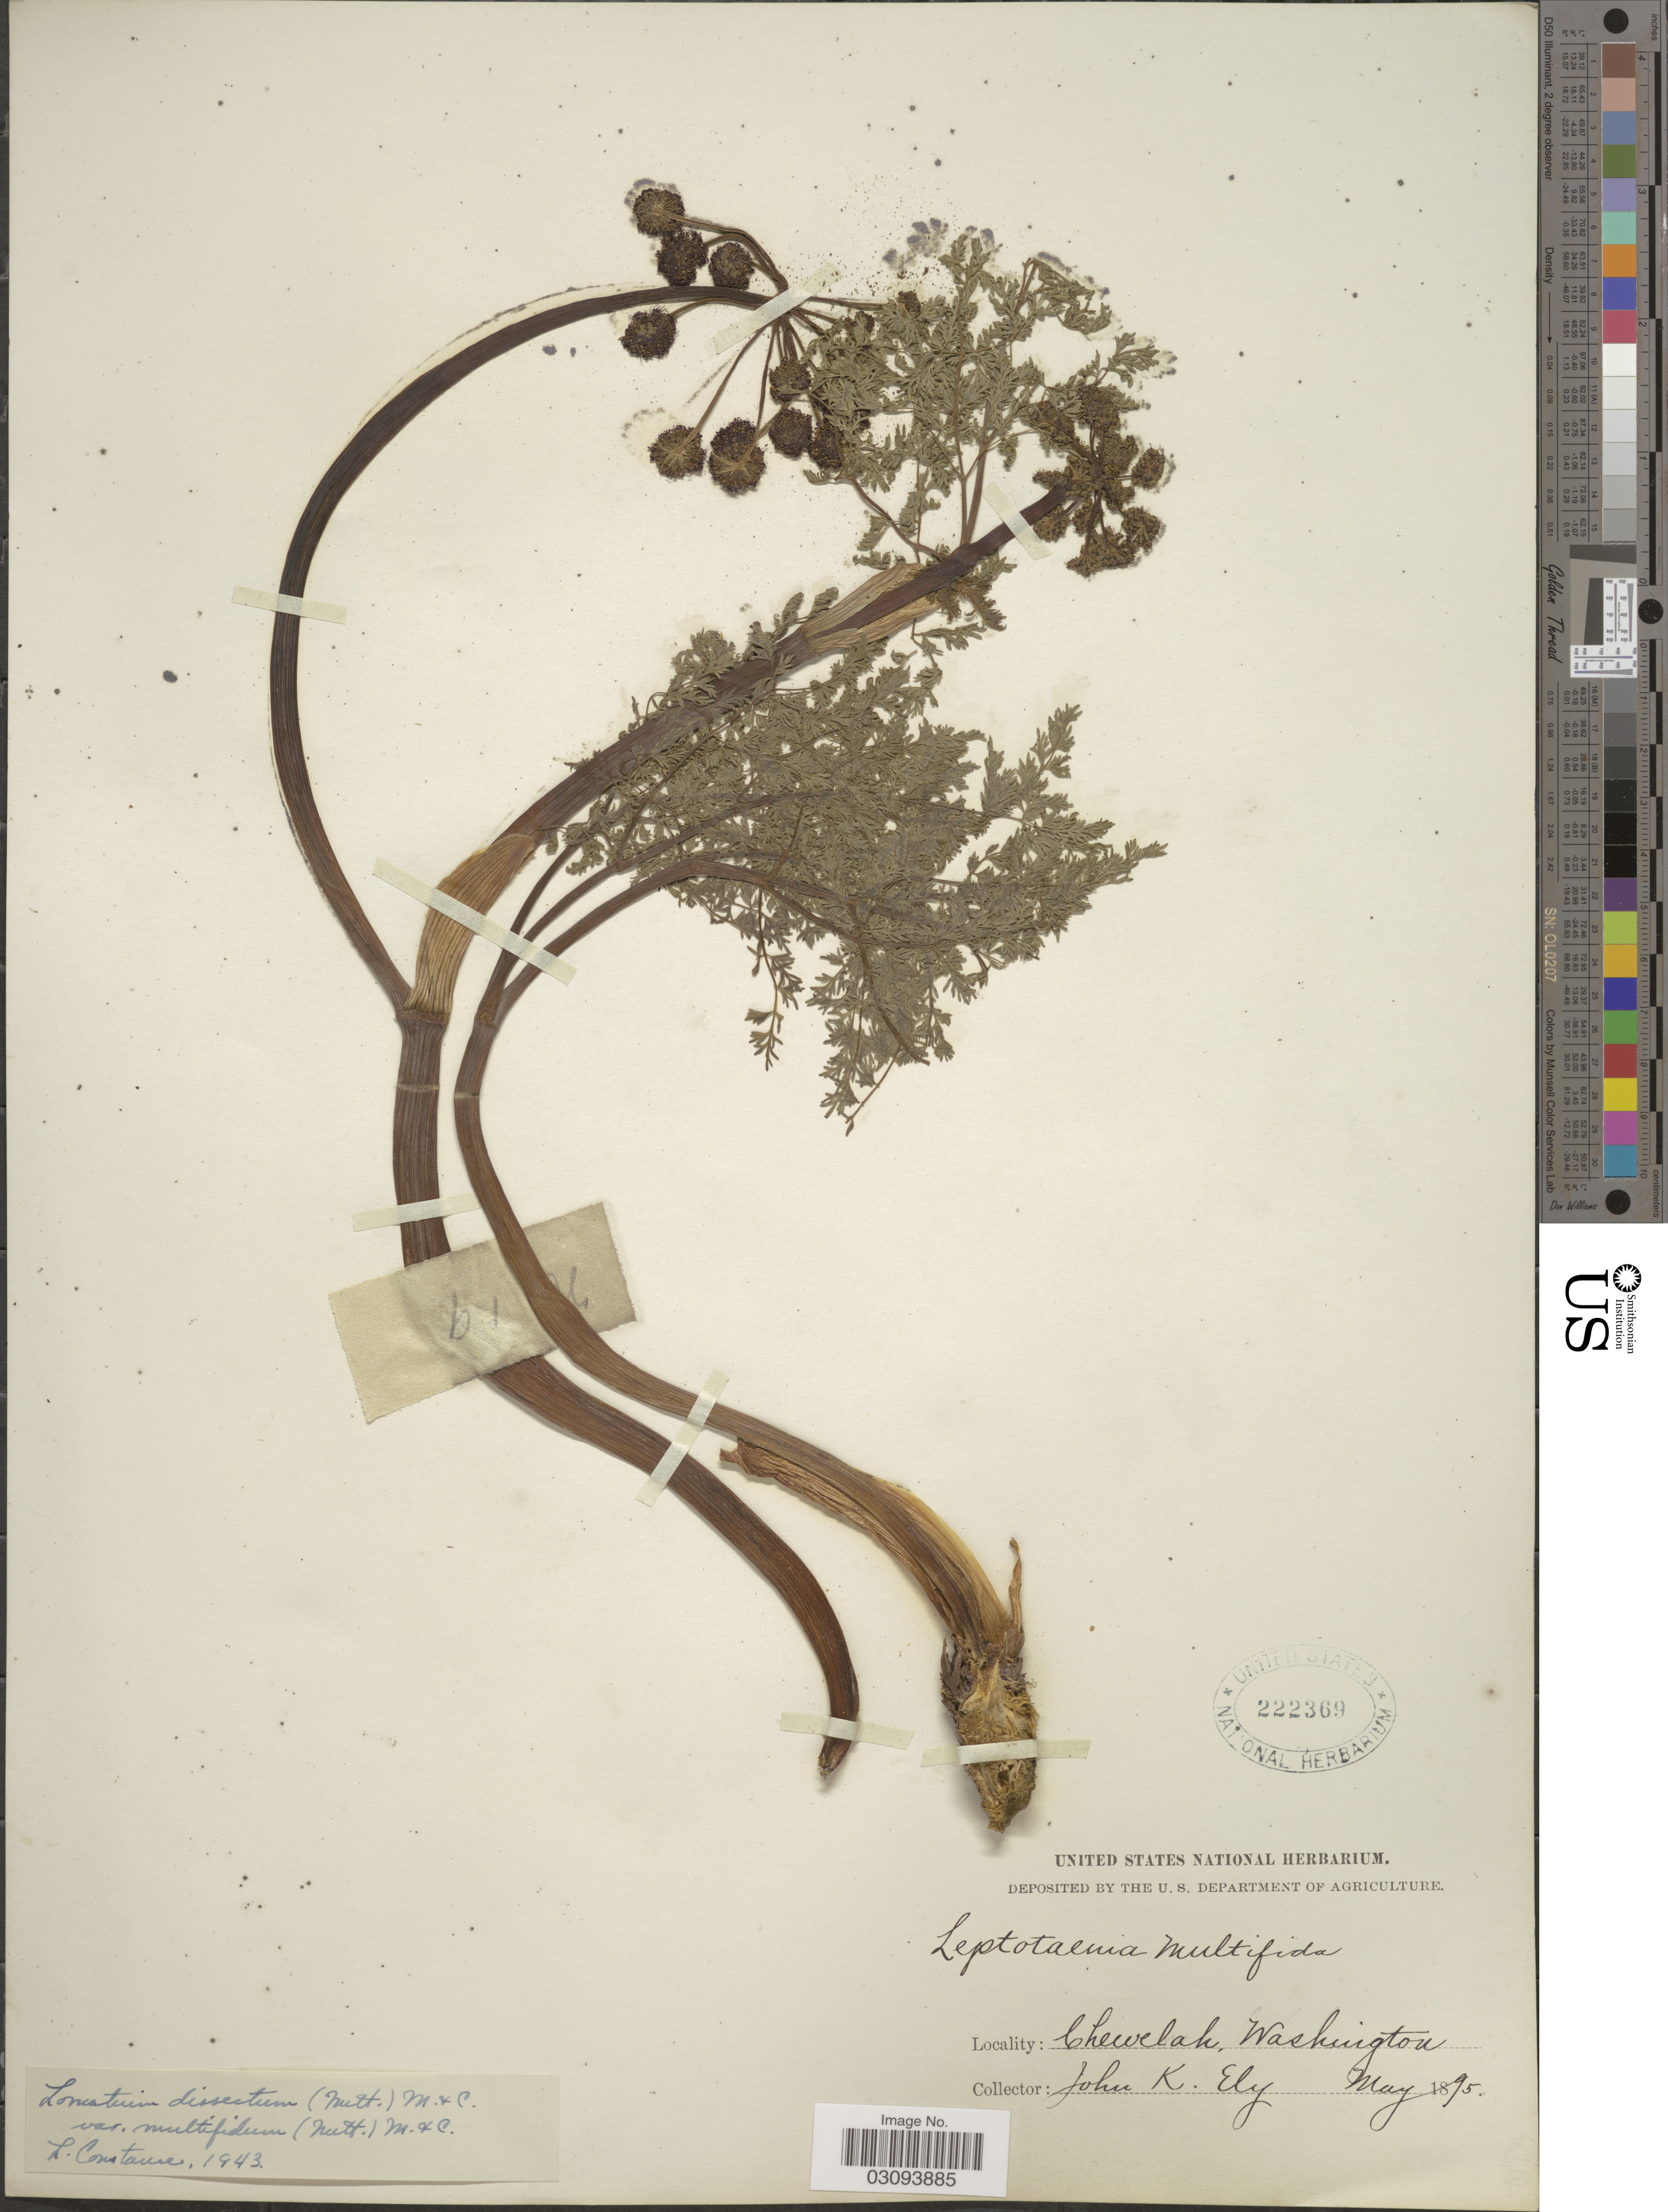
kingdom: Plantae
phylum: Tracheophyta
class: Magnoliopsida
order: Apiales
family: Apiaceae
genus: Lomatium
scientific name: Lomatium dissectum var. multifidum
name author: (Nutt.) Mathias & Constance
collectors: J. Ely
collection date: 1895-05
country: United States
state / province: Washington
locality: Chewelak.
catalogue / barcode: US 222369